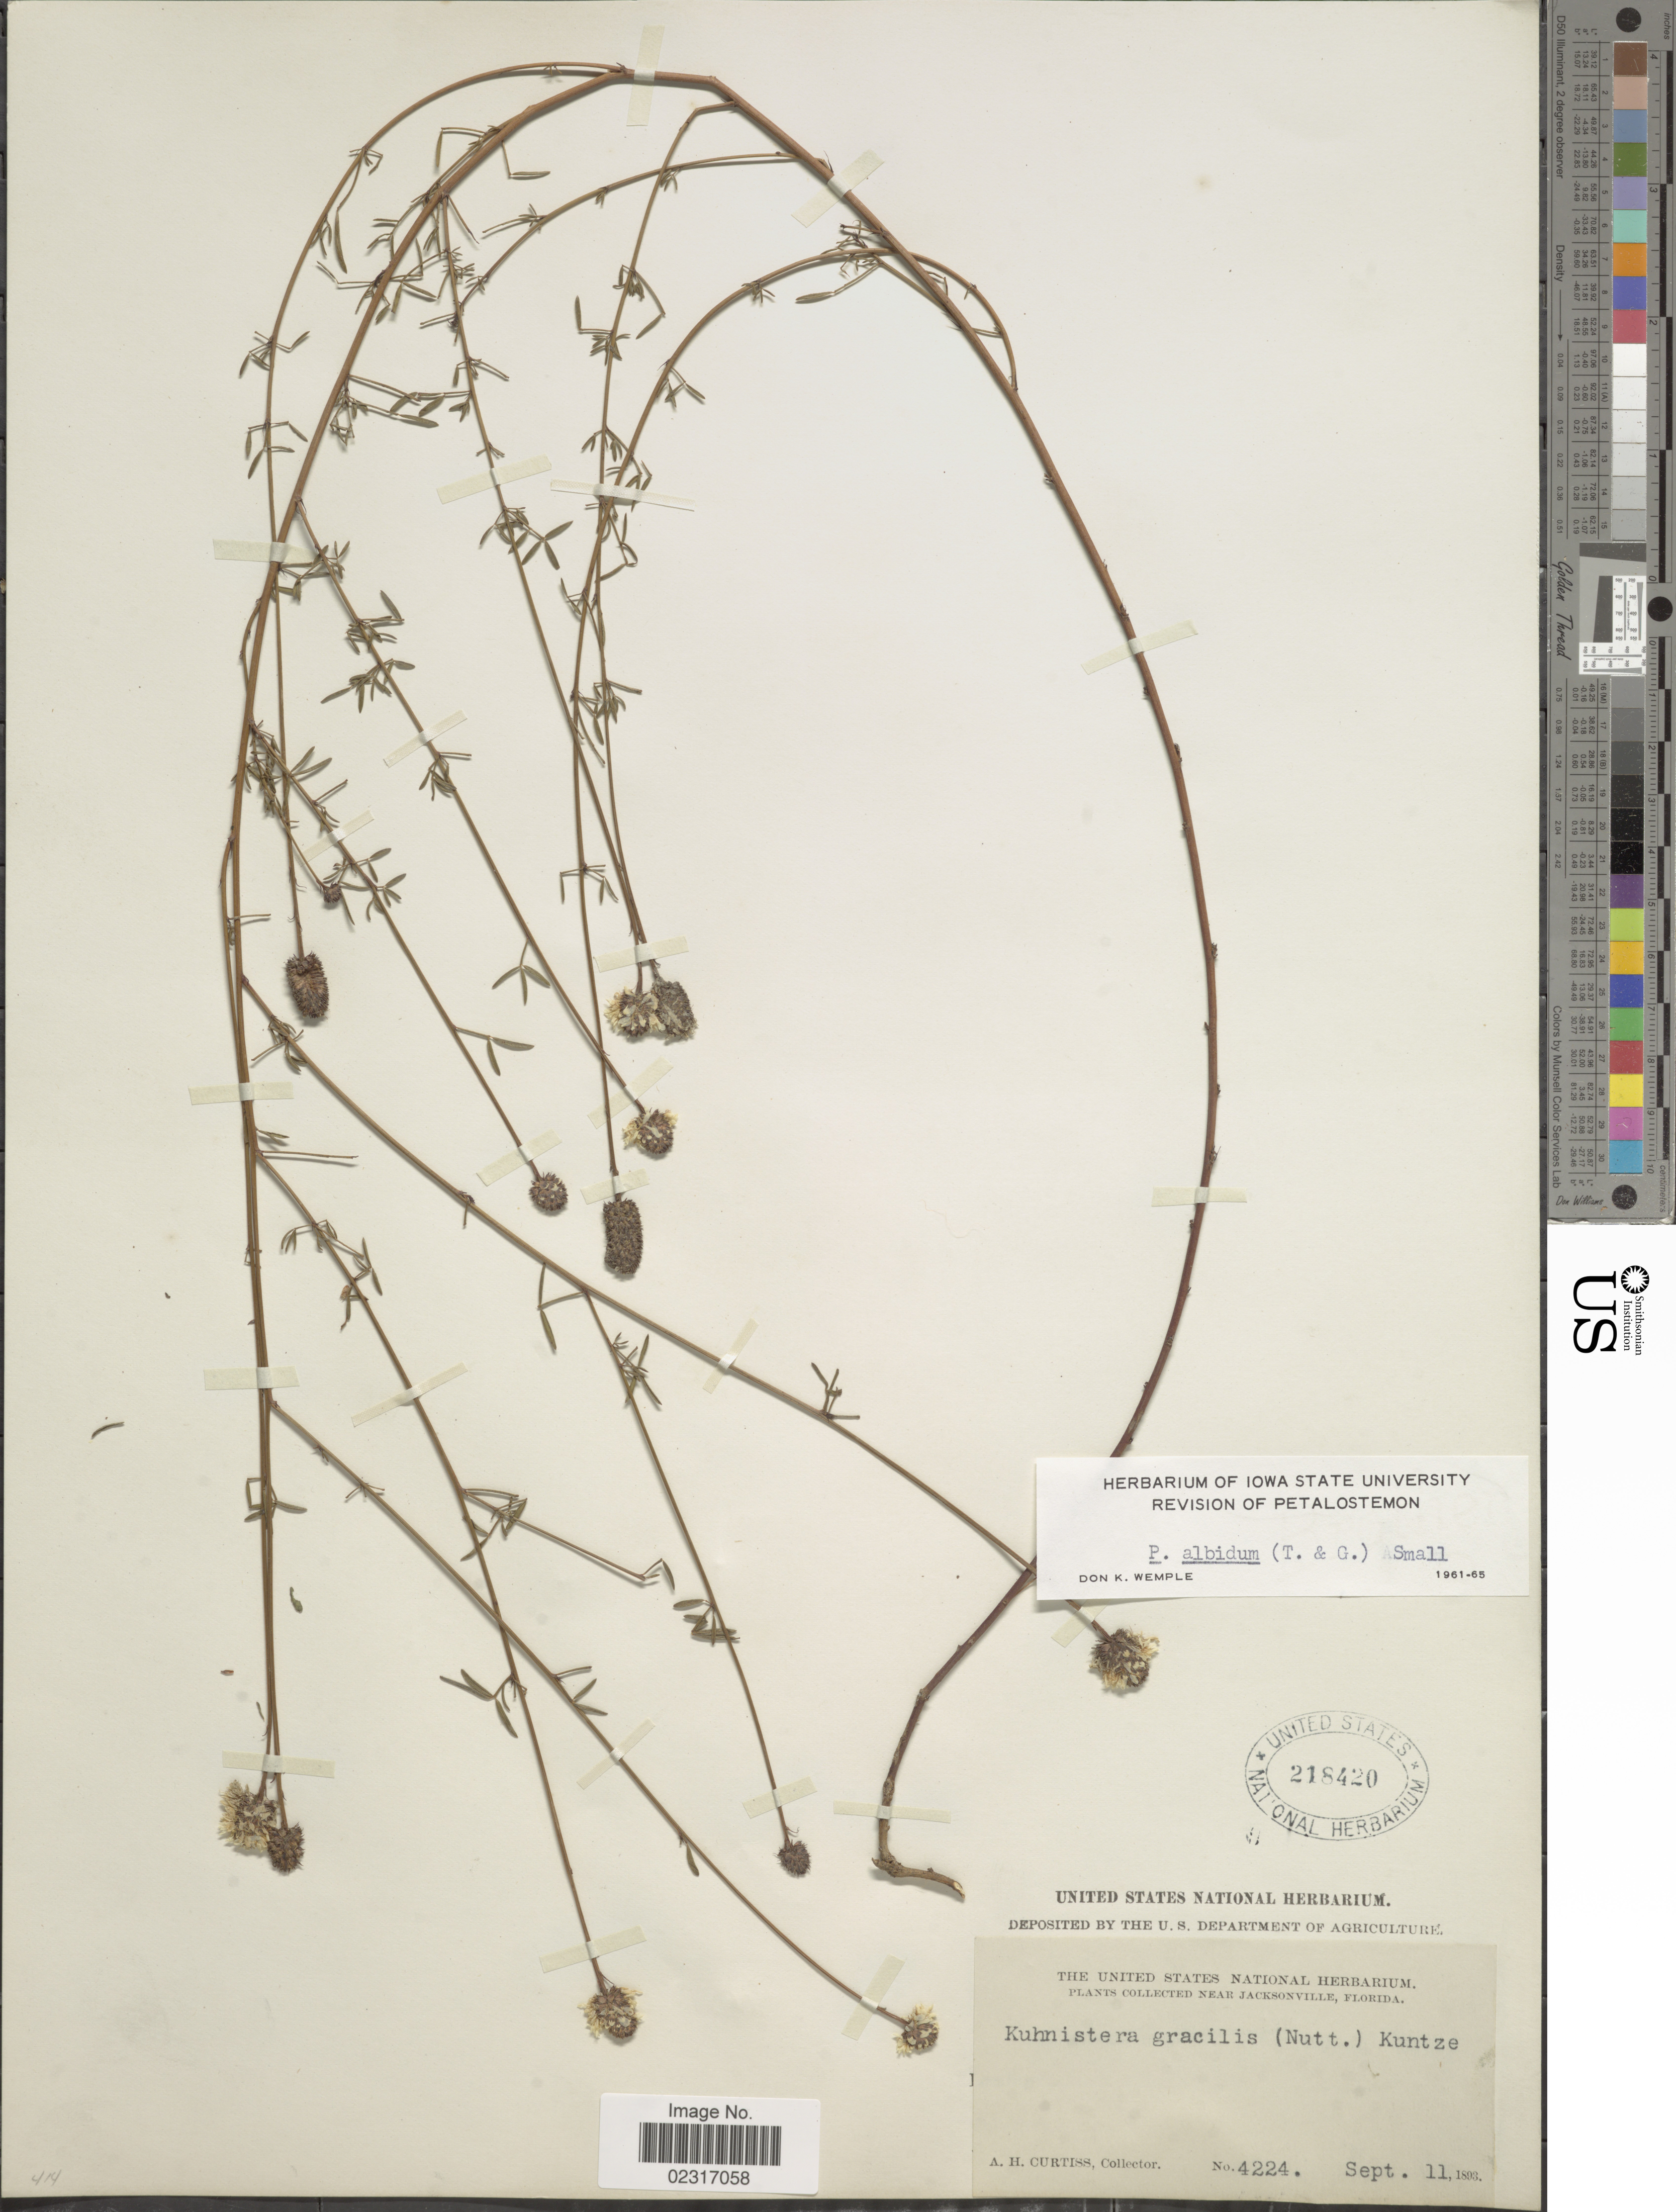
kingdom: Plantae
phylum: Tracheophyta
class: Magnoliopsida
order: Fabales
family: Fabaceae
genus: Dalea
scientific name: Dalea carnea var. albida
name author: (Torr. & A. Gray) Barneby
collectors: A. H. Curtiss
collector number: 4224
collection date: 1893-09-11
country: United States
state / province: Florida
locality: Near Jacksonville.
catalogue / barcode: US 218420